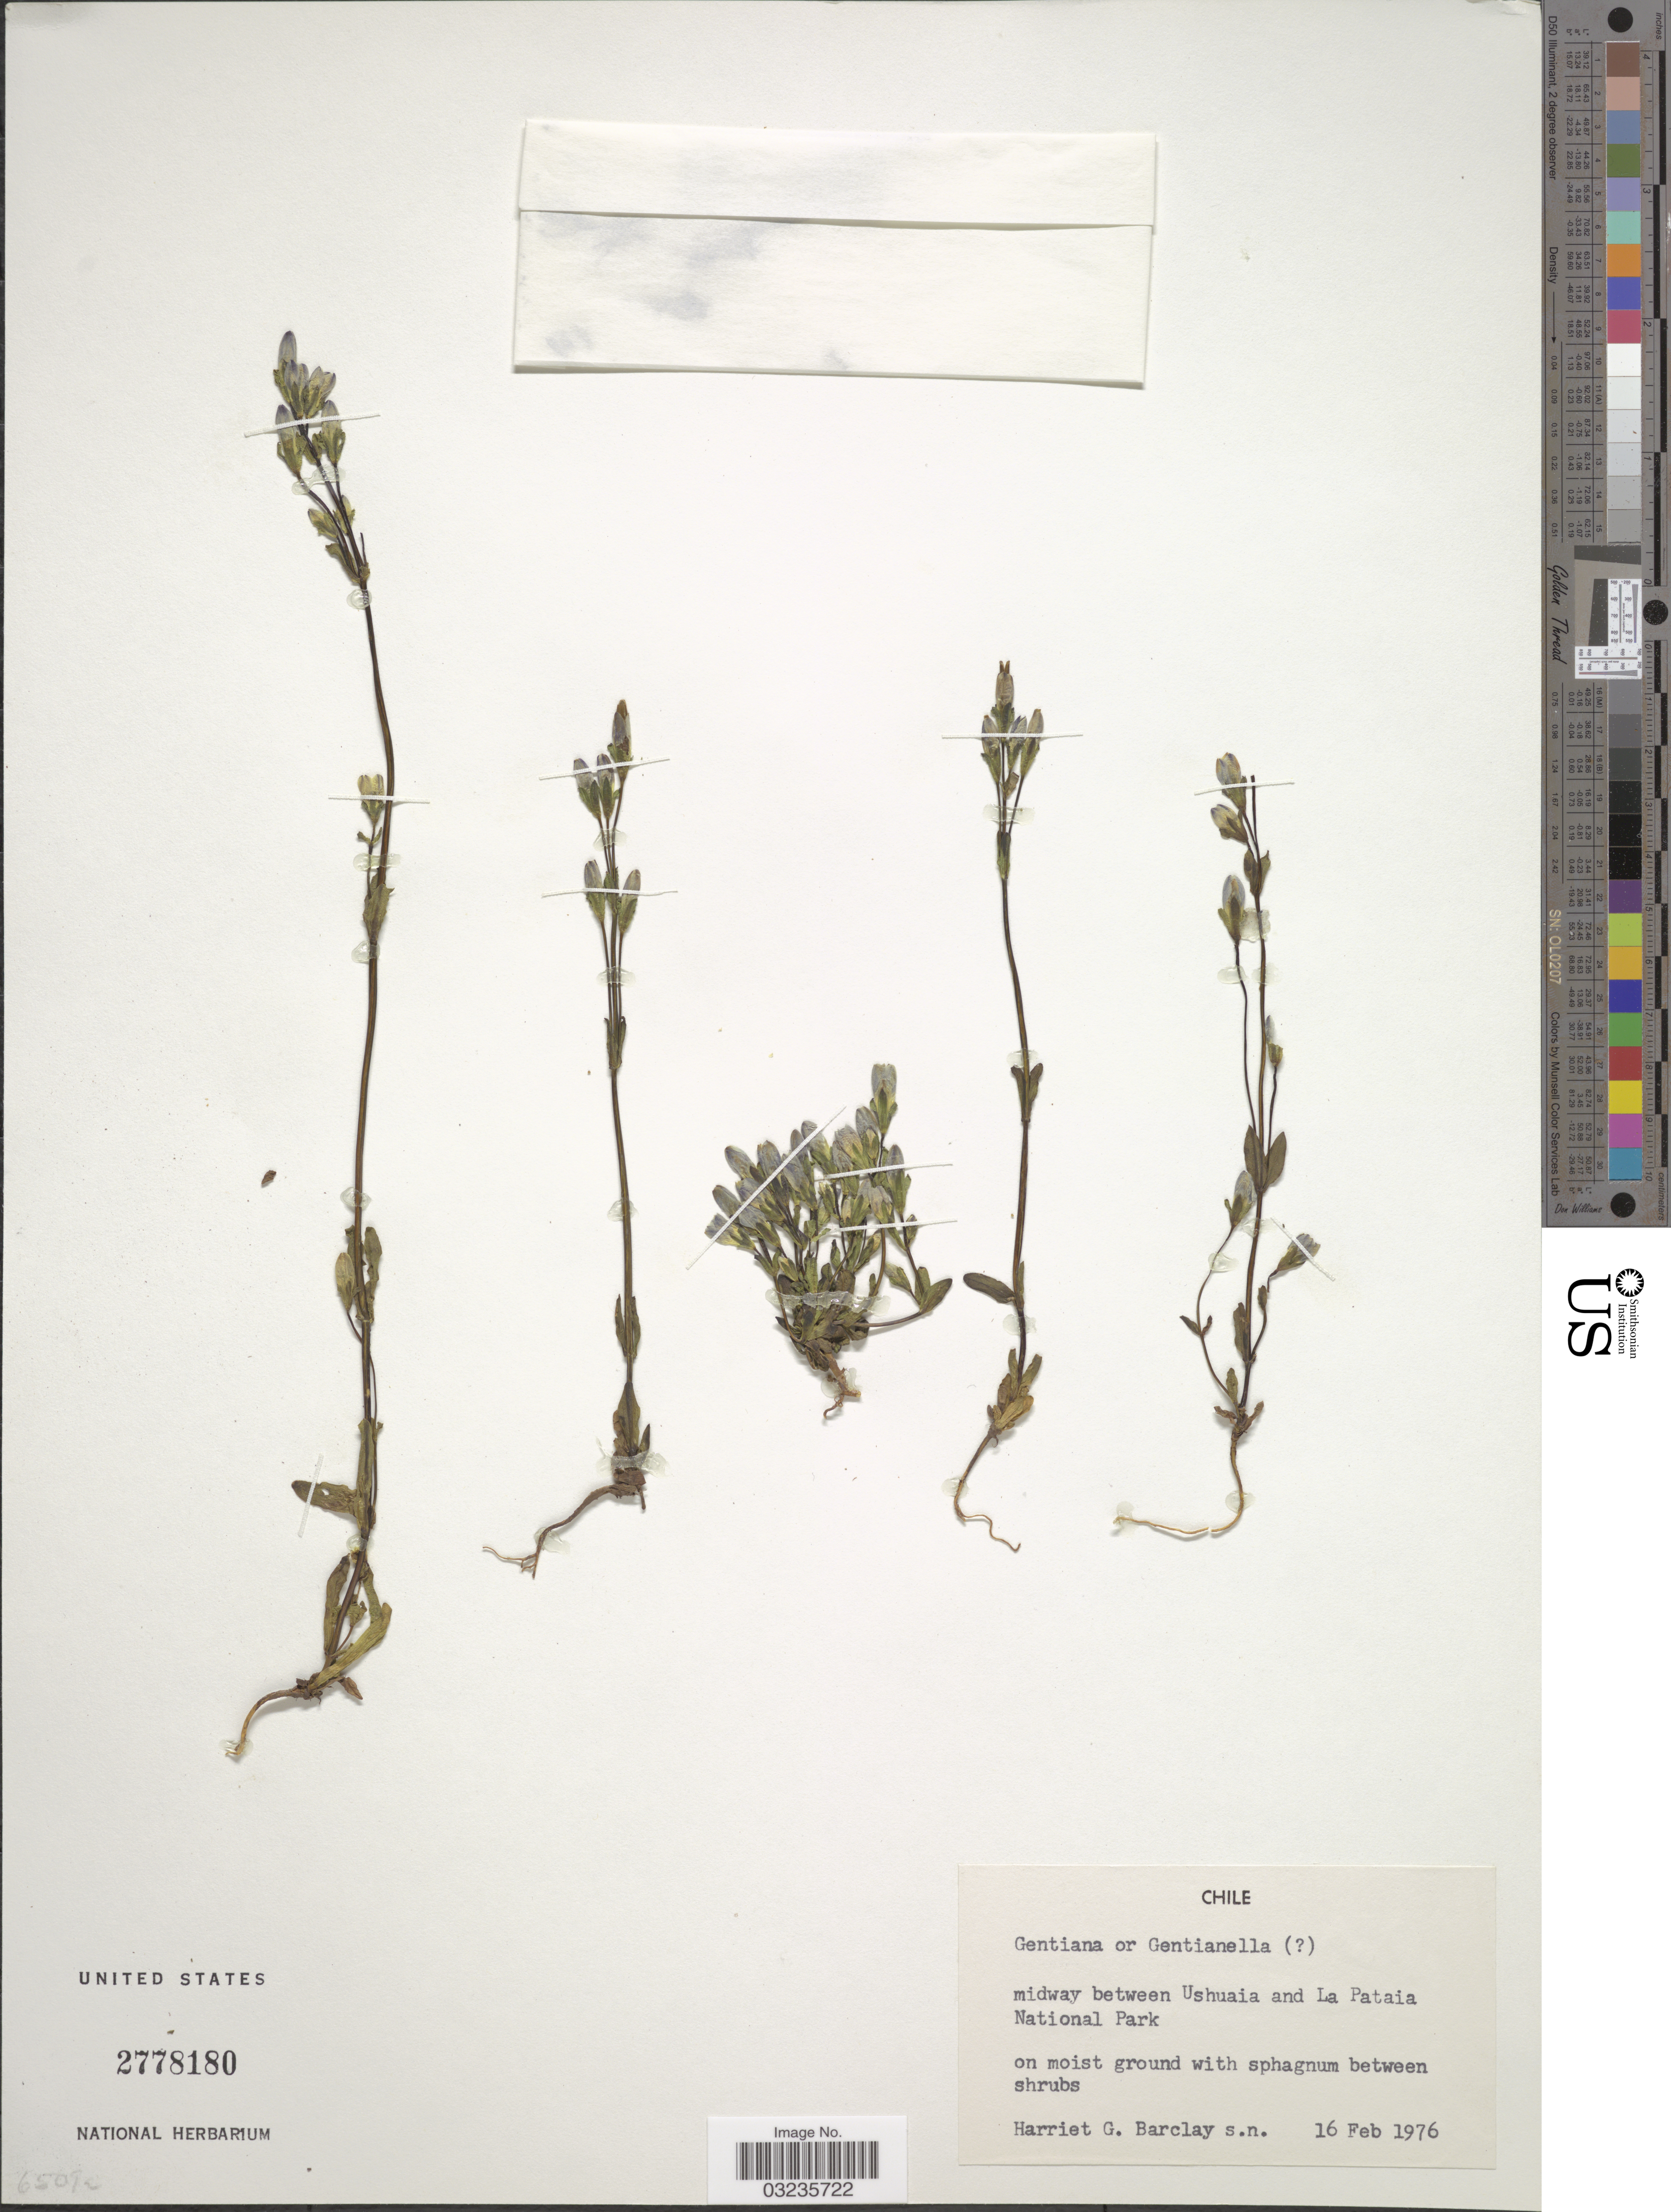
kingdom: Plantae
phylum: Tracheophyta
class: Magnoliopsida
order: Gentianales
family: Gentianaceae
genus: Gentiana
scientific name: Gentiana sp.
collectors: H. G. Barclay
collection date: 1976-02-16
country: Chile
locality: Midway between Ushuaia and La Pataia National Park.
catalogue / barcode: US 2778180